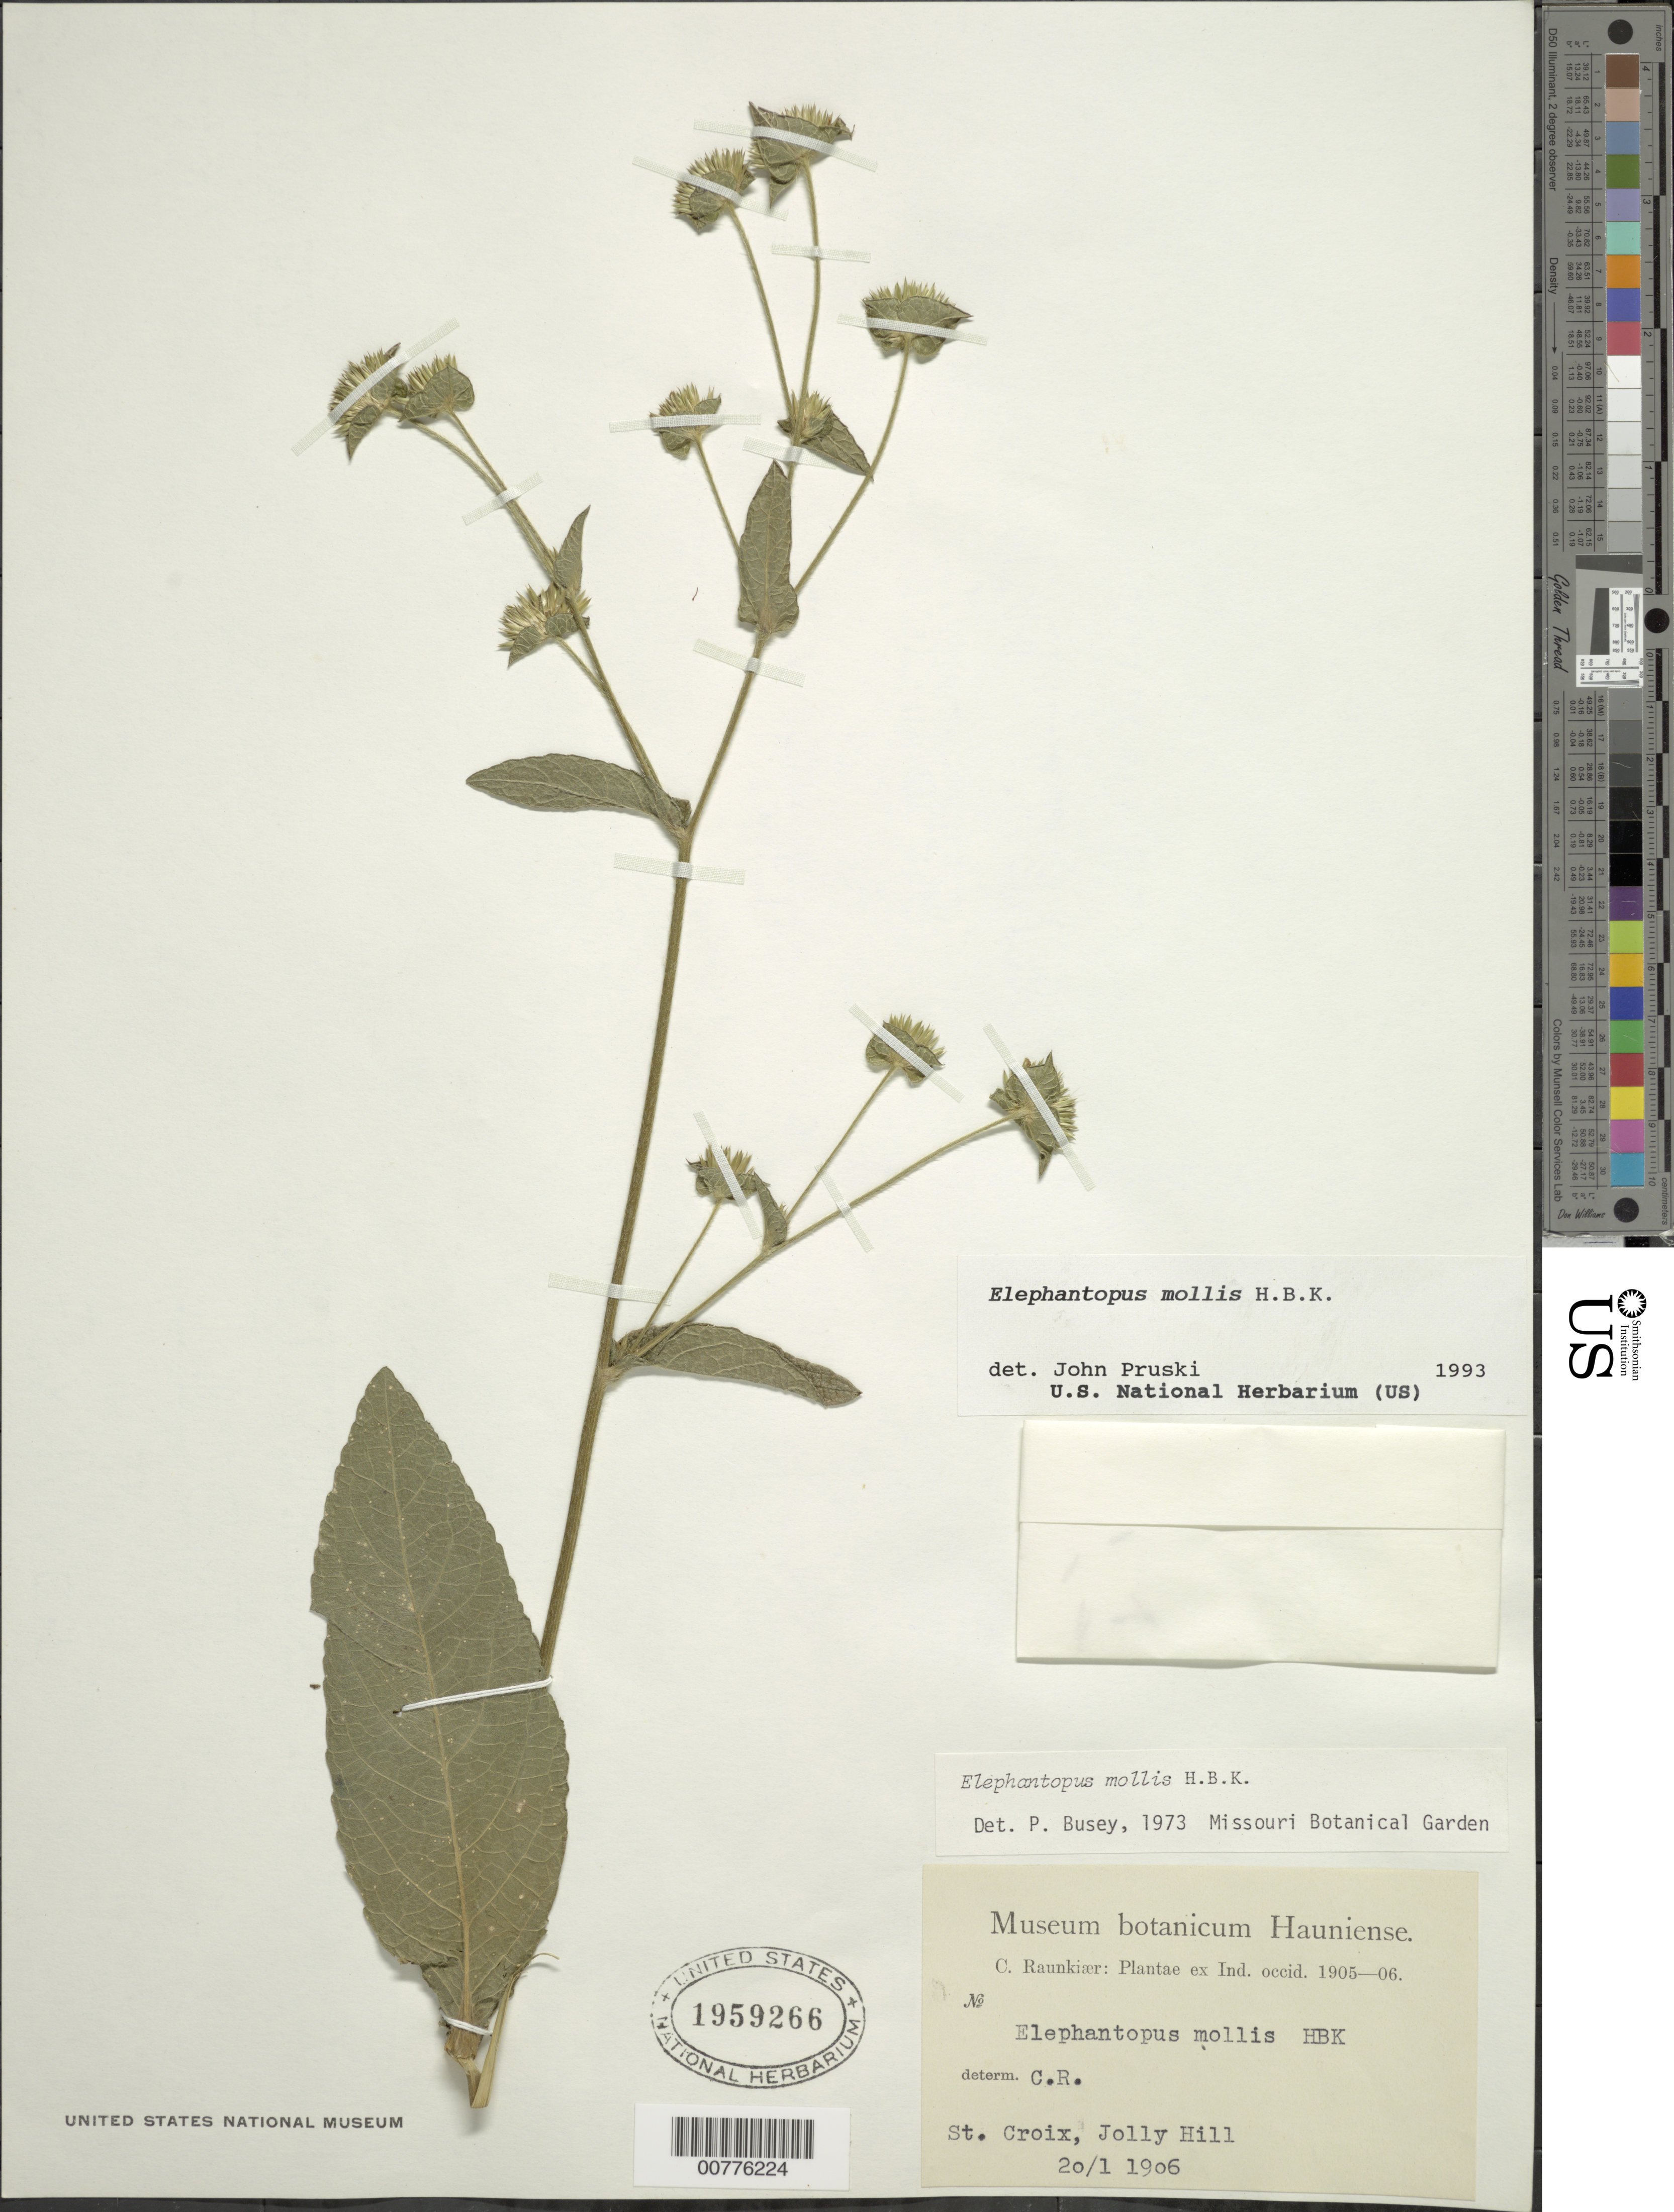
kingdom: Plantae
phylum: Tracheophyta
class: Magnoliopsida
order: Asterales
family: Asteraceae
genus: Elephantopus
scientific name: Elephantopus mollis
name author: Kunth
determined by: Pruski, J. F.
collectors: C. Raunkiær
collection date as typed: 20 Jan 1906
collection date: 1906-01-20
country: U.S. Virgin Islands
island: St. Croix I.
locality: Jolly Hill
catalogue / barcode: US 1959266